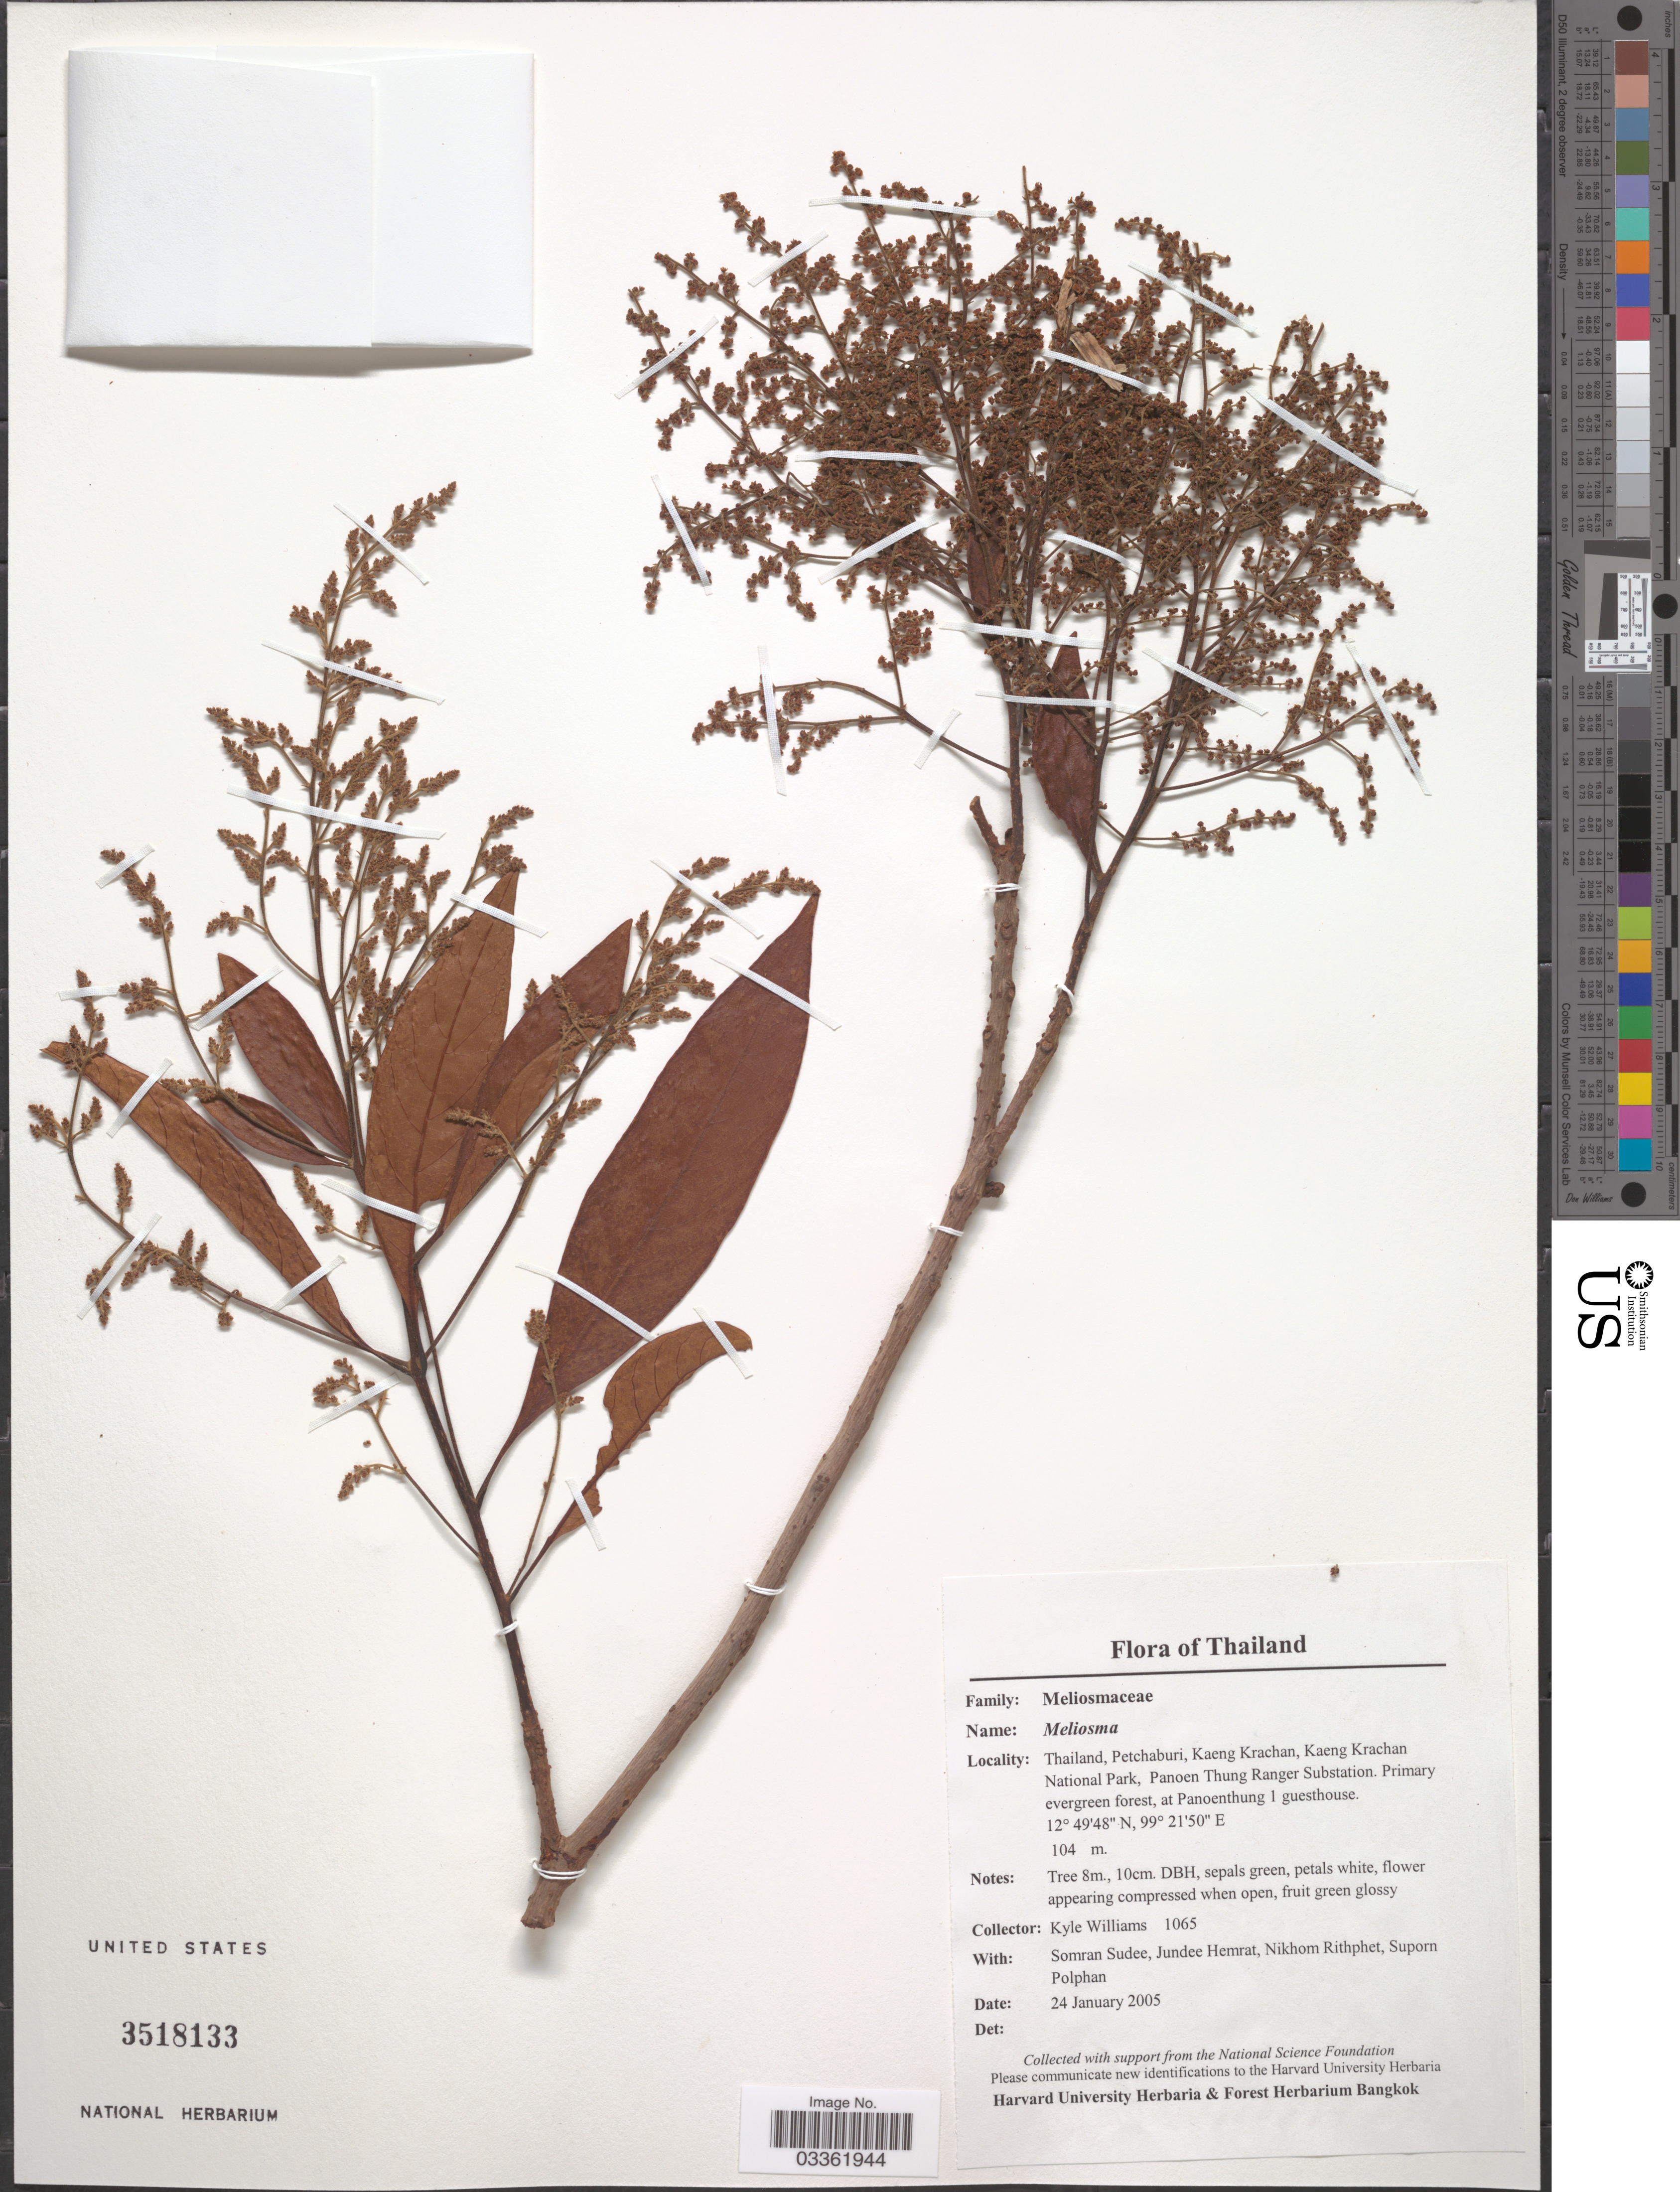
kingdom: Plantae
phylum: Tracheophyta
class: Magnoliopsida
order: Proteales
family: Sabiaceae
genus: Meliosma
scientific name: Meliosma sp.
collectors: K. J. Williams, S. Sudee, J. Hemrat, N. Rithpet & S. Polphan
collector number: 1065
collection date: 2005-01-24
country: Thailand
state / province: Phetchaburi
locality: Petchaburi, Kaeng Krachan, Kaeng Krachan National Park, Panoen Thung Ranger Substation. Primary evergreen forest, at Panoenthung 1 guesthouse.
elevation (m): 104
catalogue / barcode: US 3518133